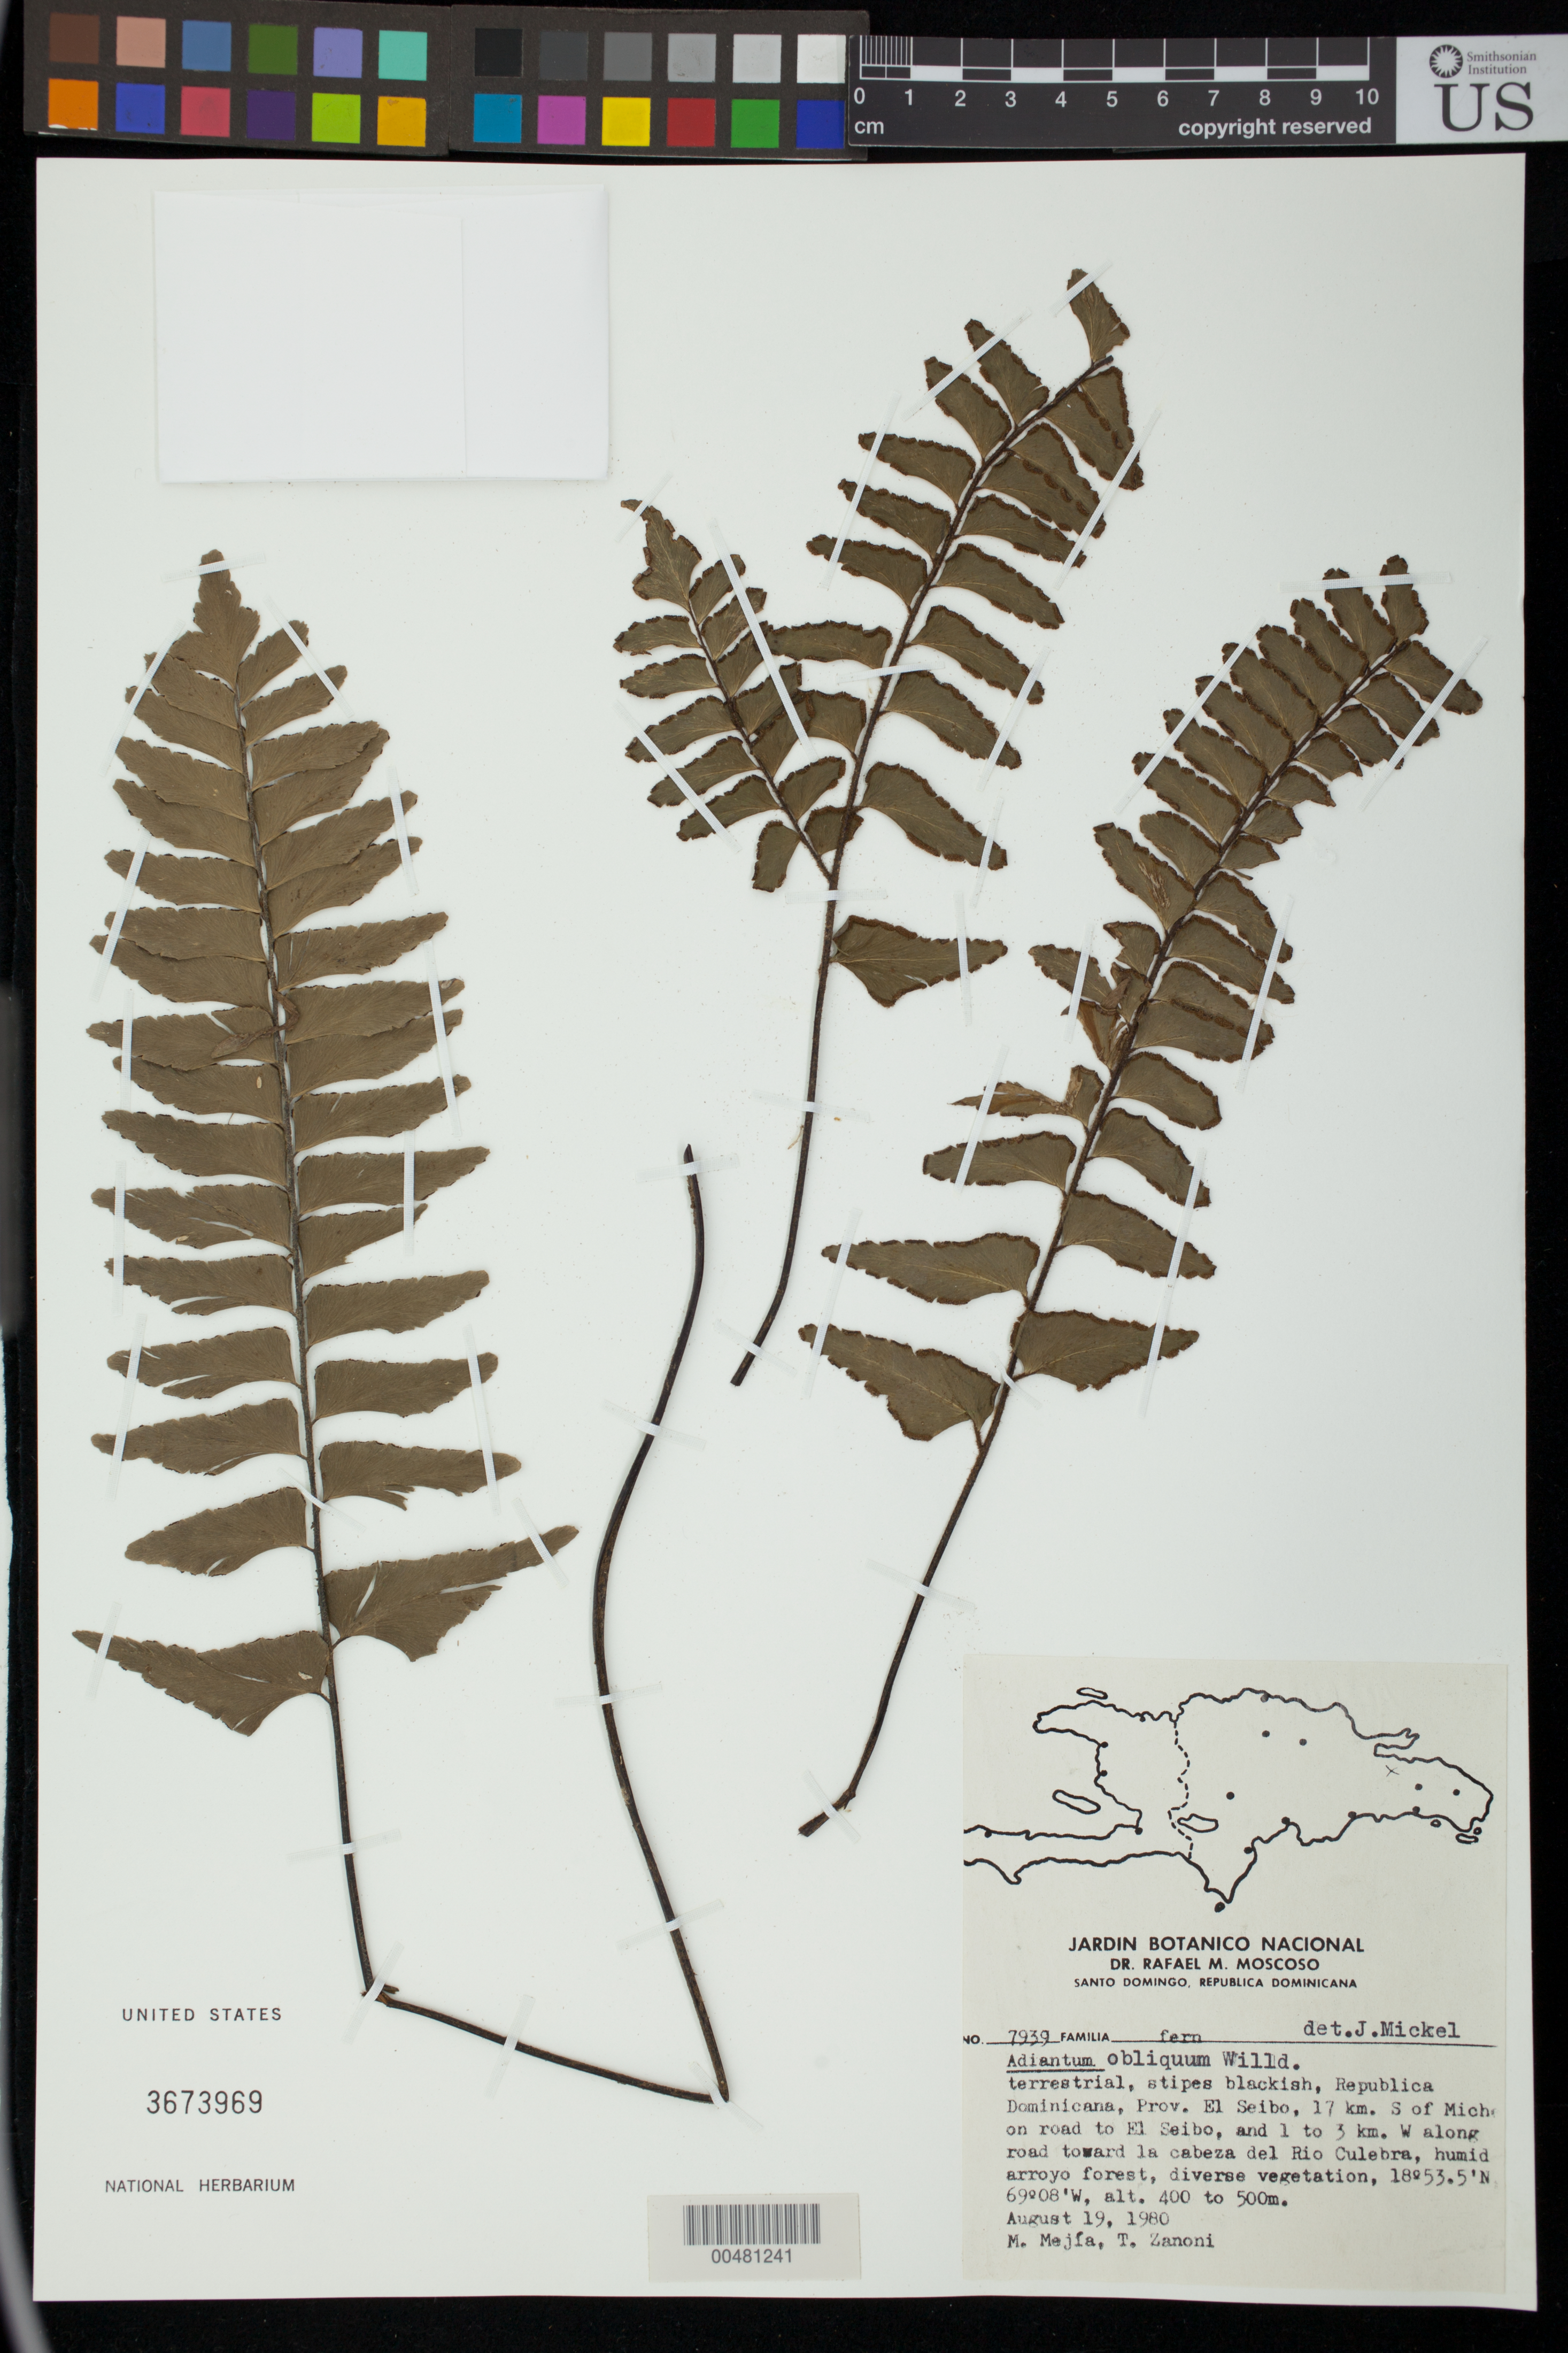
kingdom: Plantae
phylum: Tracheophyta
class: Polypodiopsida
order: Polypodiales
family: Pteridaceae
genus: Adiantum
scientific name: Adiantum obliquum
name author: Willd.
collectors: M. Mejia & T. A. Zanoni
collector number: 7939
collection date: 1980-08-19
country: Dominican Republic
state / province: El Seibo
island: Hispaniola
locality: Miches, 17 km S, on road to El Seibo and 1-3 km W along road toward la cabeza del Rio Culebra.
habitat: Humid arroyo forest, diverse vegetation.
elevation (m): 400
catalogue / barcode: US 3673969